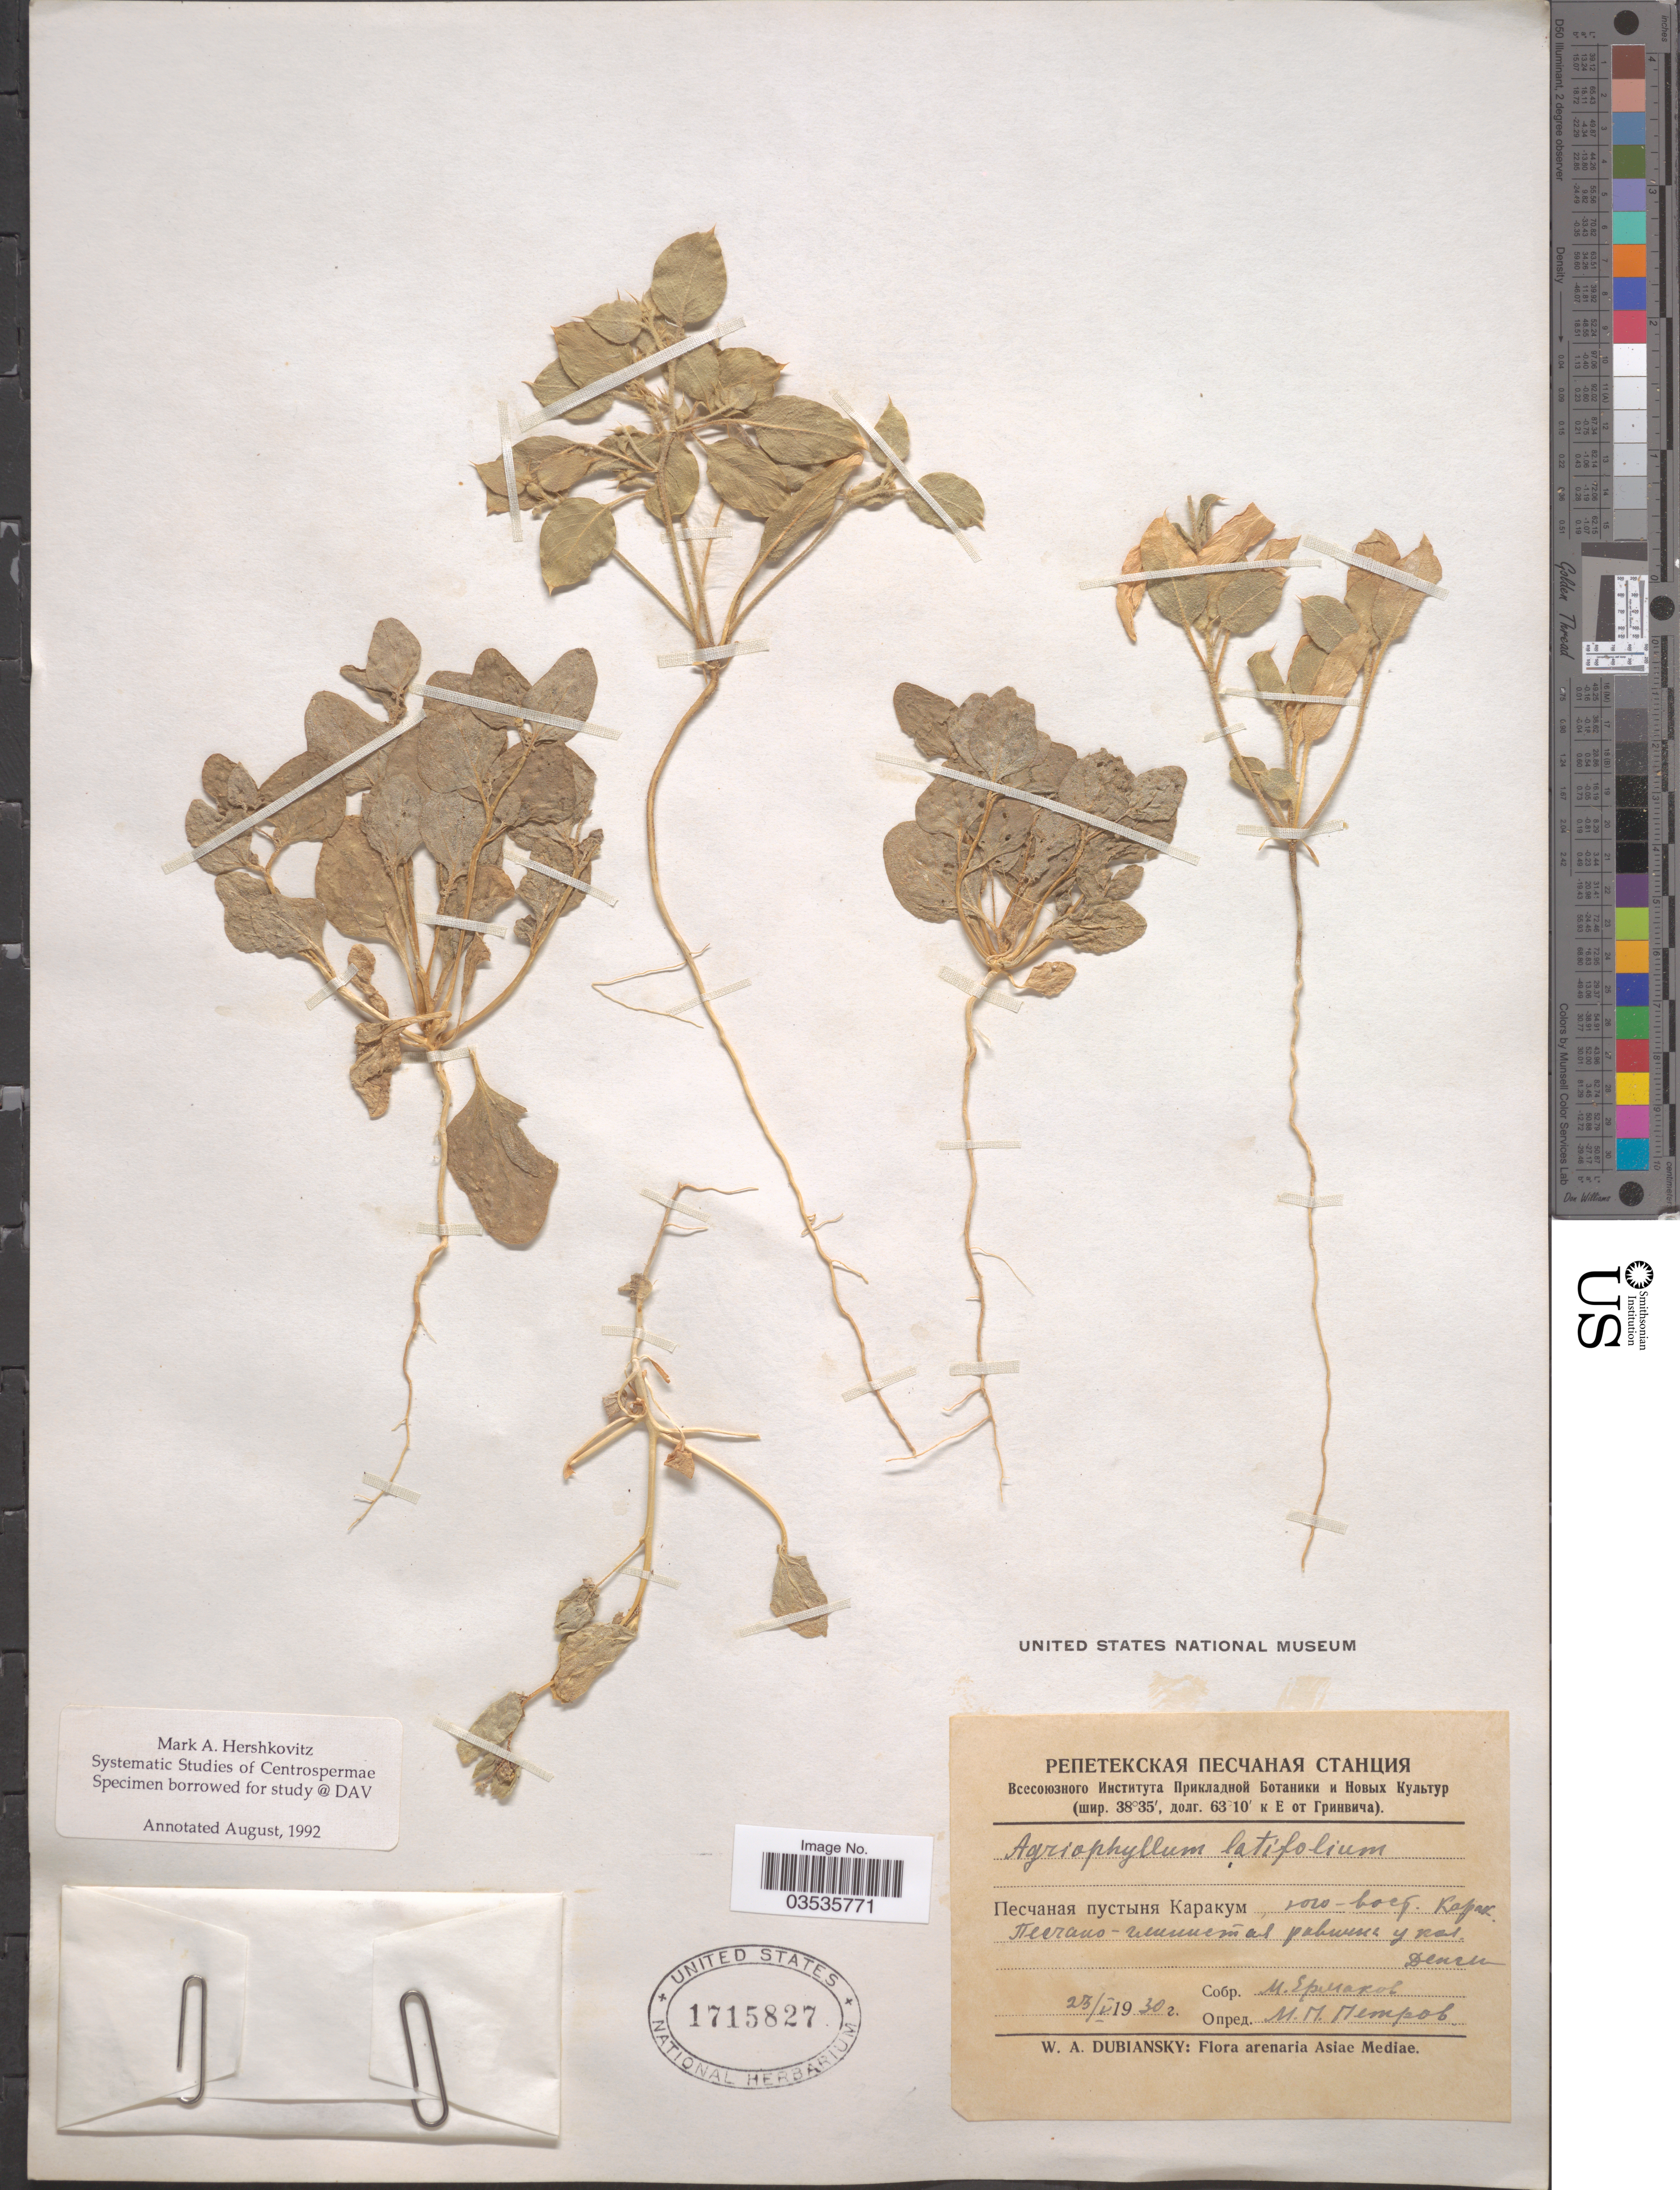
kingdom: Plantae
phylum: Tracheophyta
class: Magnoliopsida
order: Caryophyllales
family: Amaranthaceae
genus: Agriophyllum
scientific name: Agriophyllum latifolium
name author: Fisch. & C.A. Mey.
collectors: M. Ermakov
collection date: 1930-05-25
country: Turkmenistan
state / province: Lebap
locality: SE of Karakum Desert. Asiae Mediae.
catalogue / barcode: US 1715827